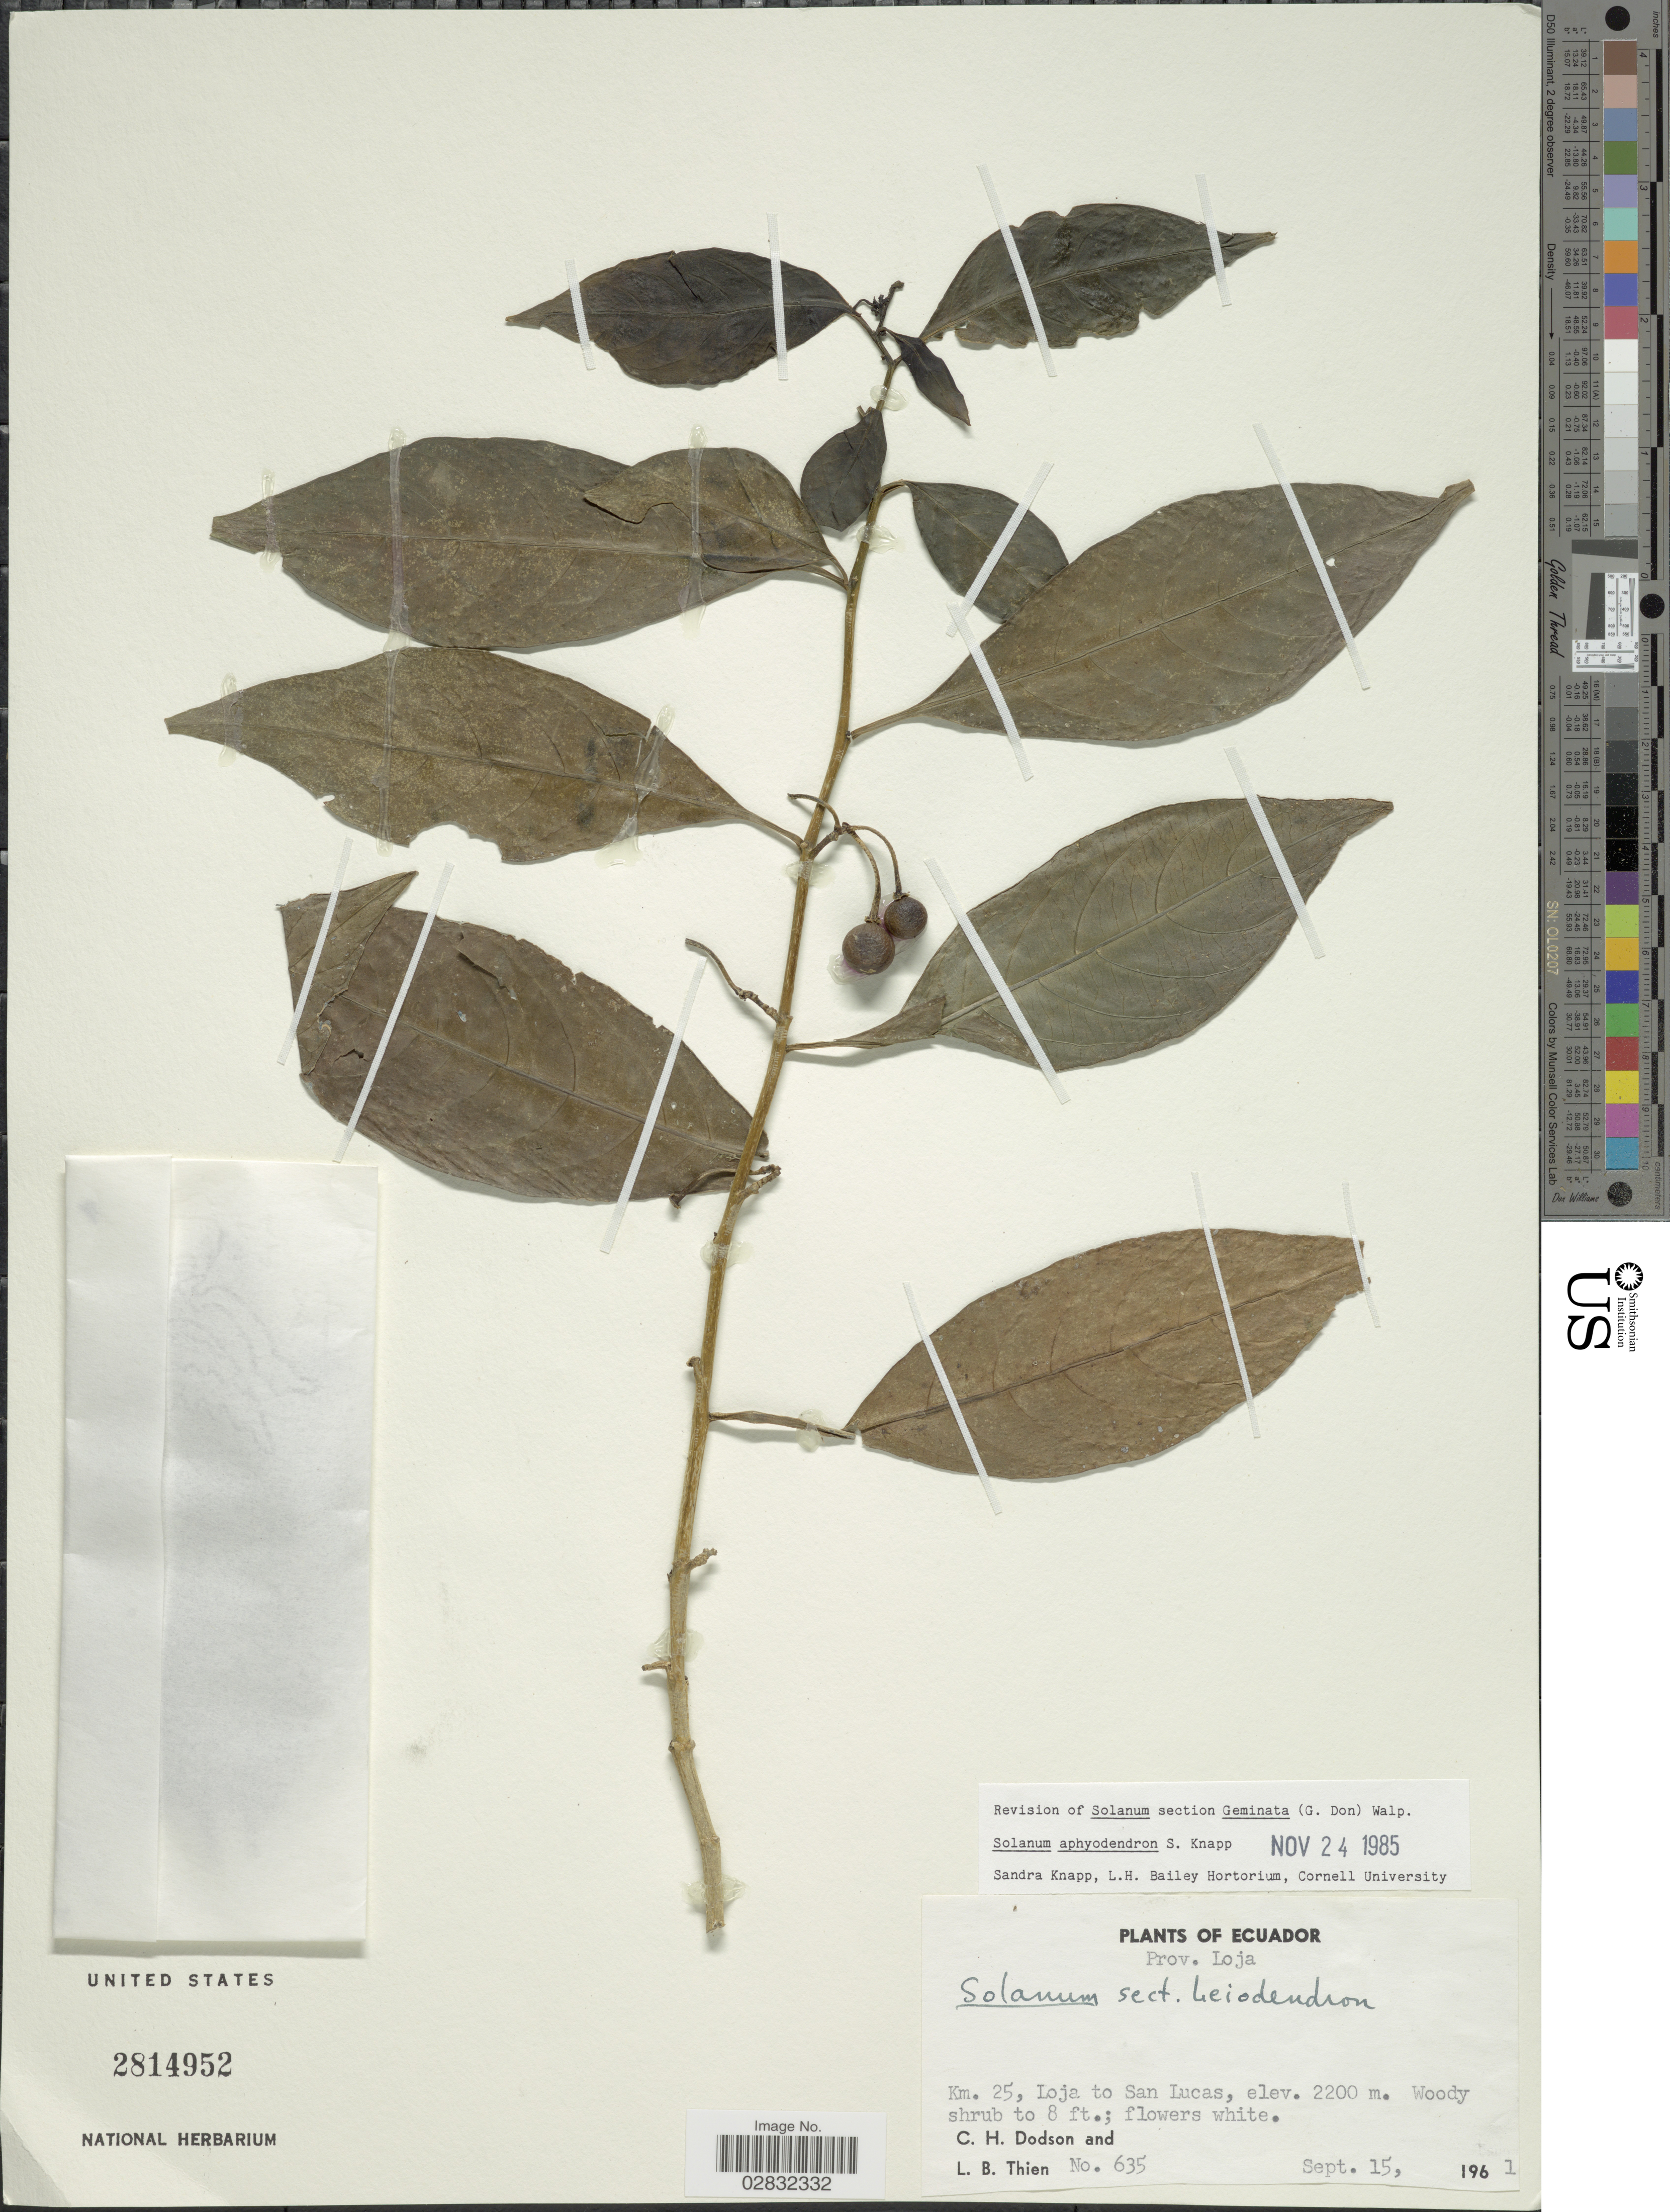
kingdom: Plantae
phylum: Tracheophyta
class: Magnoliopsida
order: Solanales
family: Solanaceae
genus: Solanum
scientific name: Solanum aphyodendron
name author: S. Knapp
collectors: C. H. Dodson & L. Thien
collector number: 635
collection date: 1961-09-15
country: Ecuador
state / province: Loja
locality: Prov. Loja, Km. 25, Loja to San Lucas.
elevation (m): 2200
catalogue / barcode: US 2814952